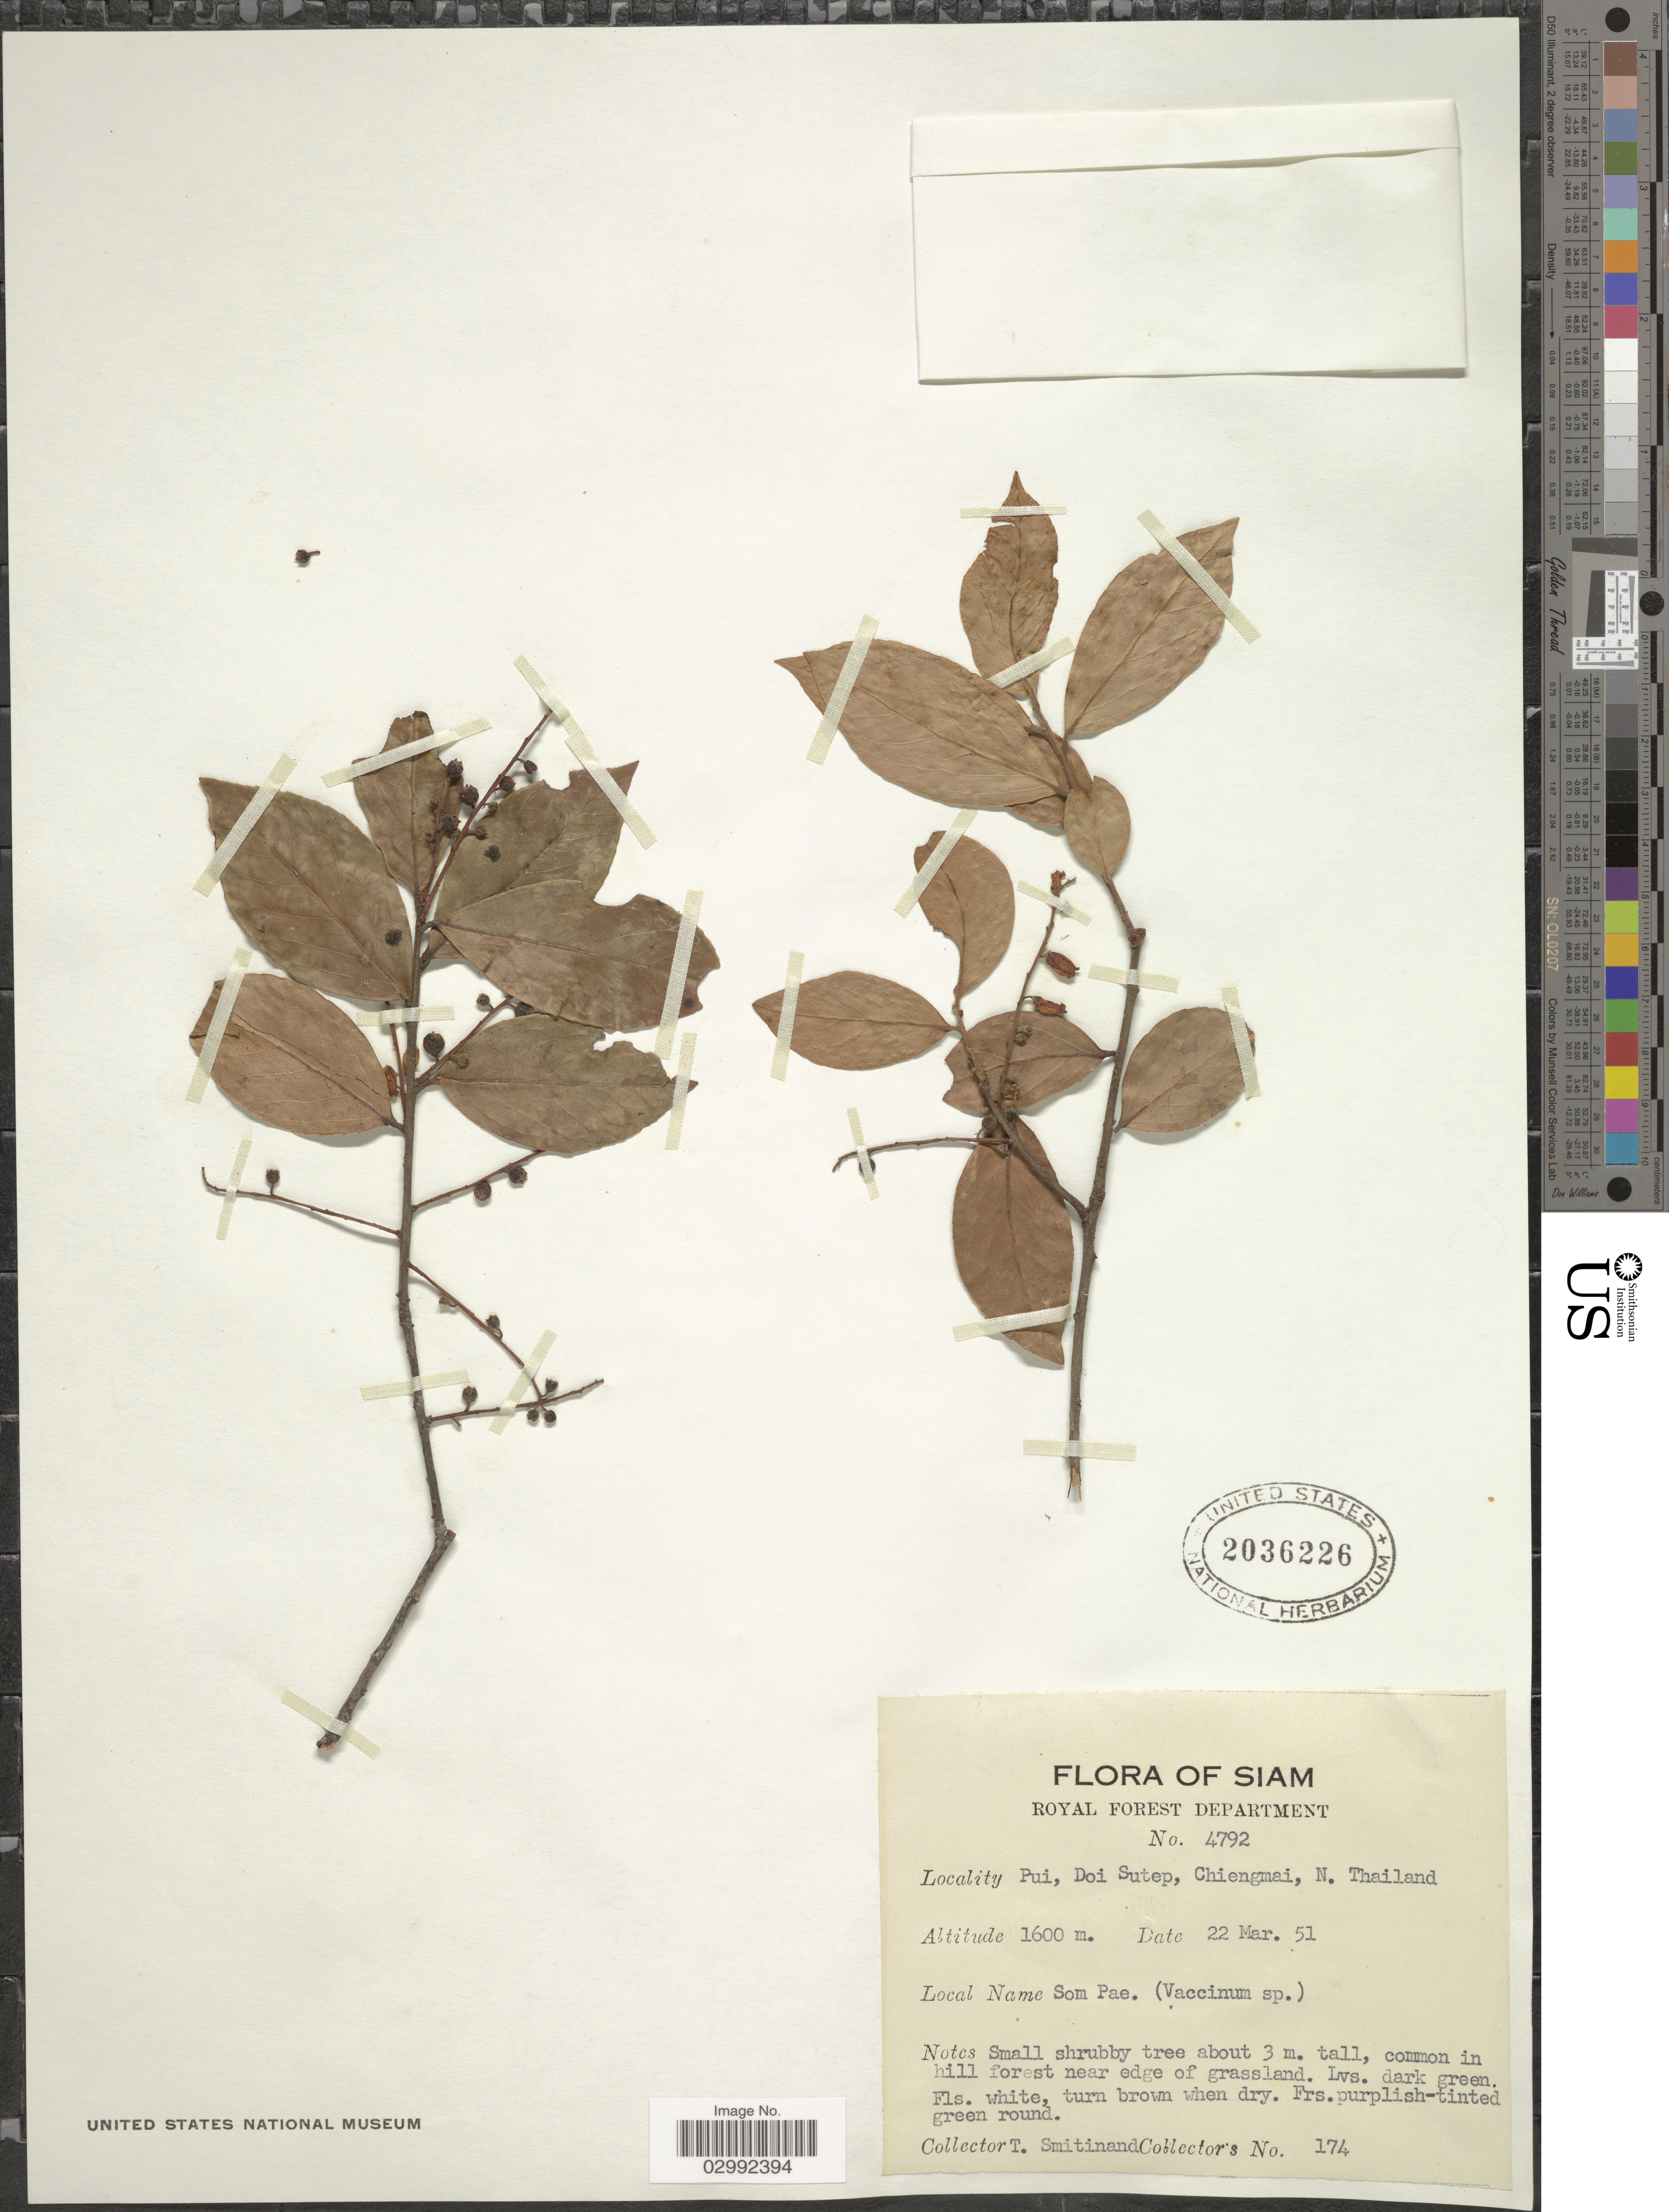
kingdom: Plantae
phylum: Tracheophyta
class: Magnoliopsida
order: Ericales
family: Ericaceae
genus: Vaccinium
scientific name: Vaccinium sp.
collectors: T. Smitinand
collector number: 174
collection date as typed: Transcribed d/m/y: 22/3/51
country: Thailand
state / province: Chiang Mai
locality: Pui, Doi Sutep, Chiengmai, N. Thailand.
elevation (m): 1600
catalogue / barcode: US 2036226